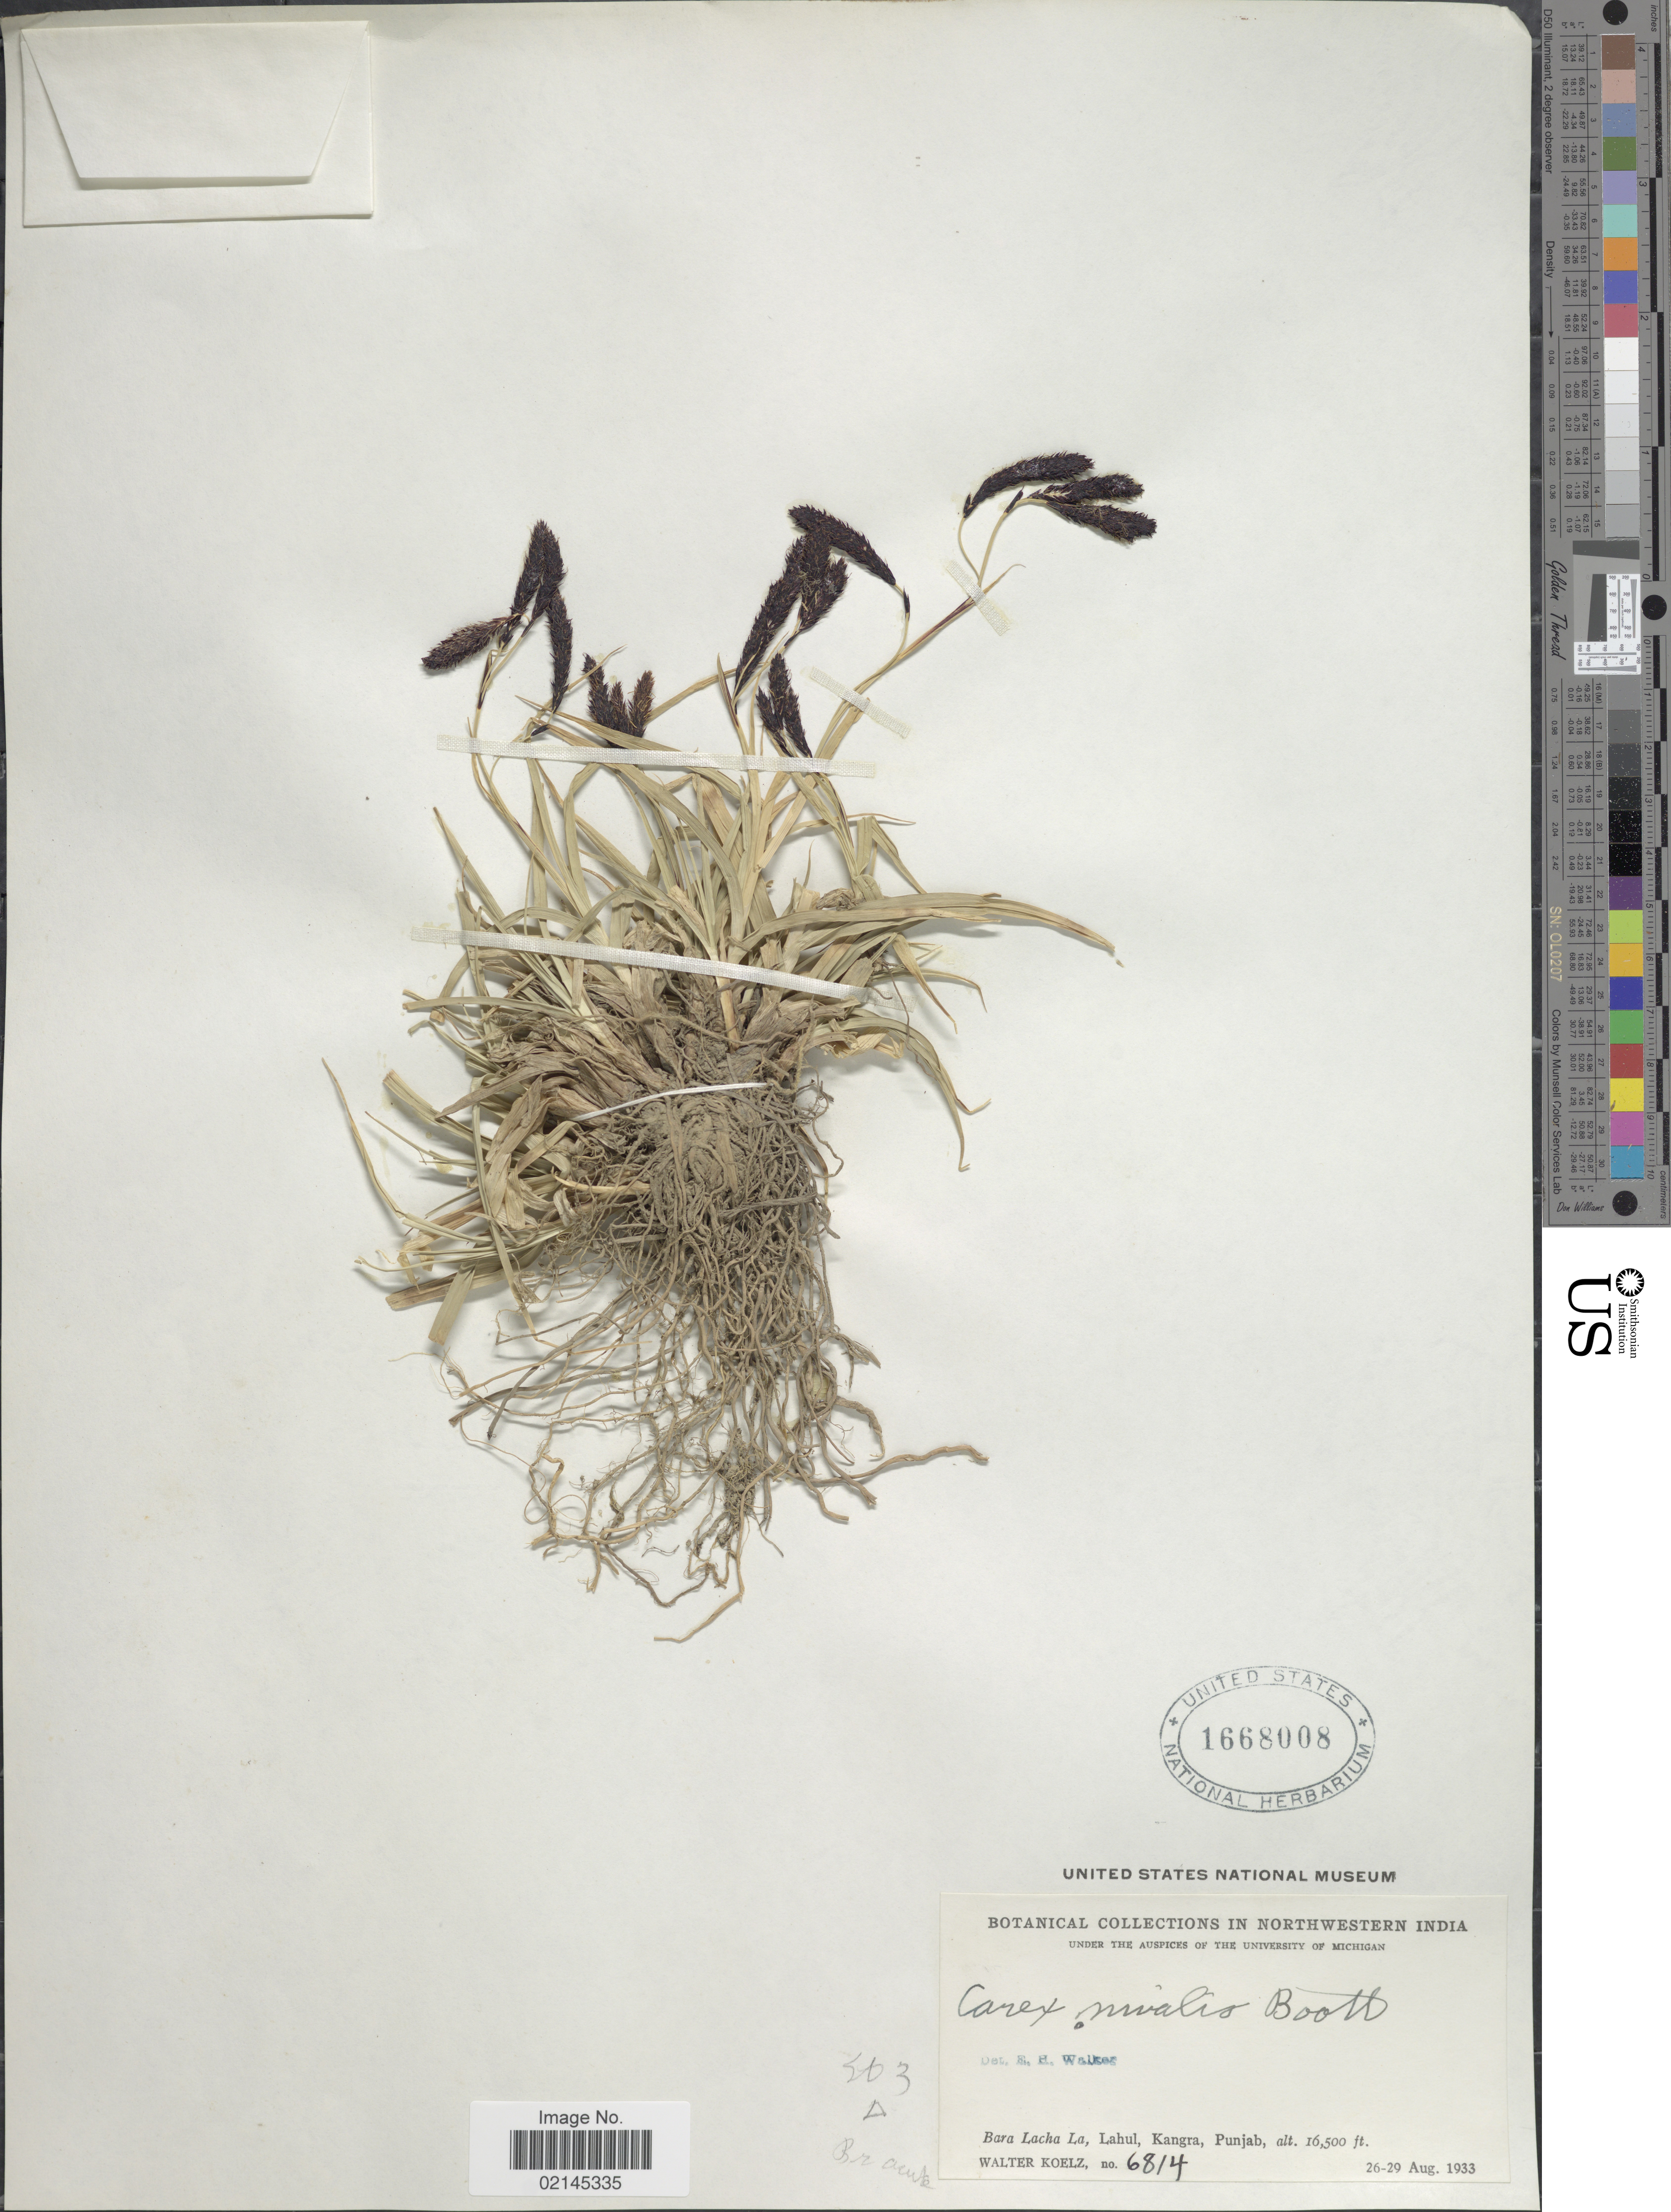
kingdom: Plantae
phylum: Tracheophyta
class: Liliopsida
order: Poales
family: Cyperaceae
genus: Carex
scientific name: Carex nivalis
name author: Boott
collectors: W. N. Koelz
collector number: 6814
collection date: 1933-08-26/1933-08-29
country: India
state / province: Punjab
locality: Northwestern India. Bara Lacha La, Lahul, Kangra, Punjab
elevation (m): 5029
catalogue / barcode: US 1668008